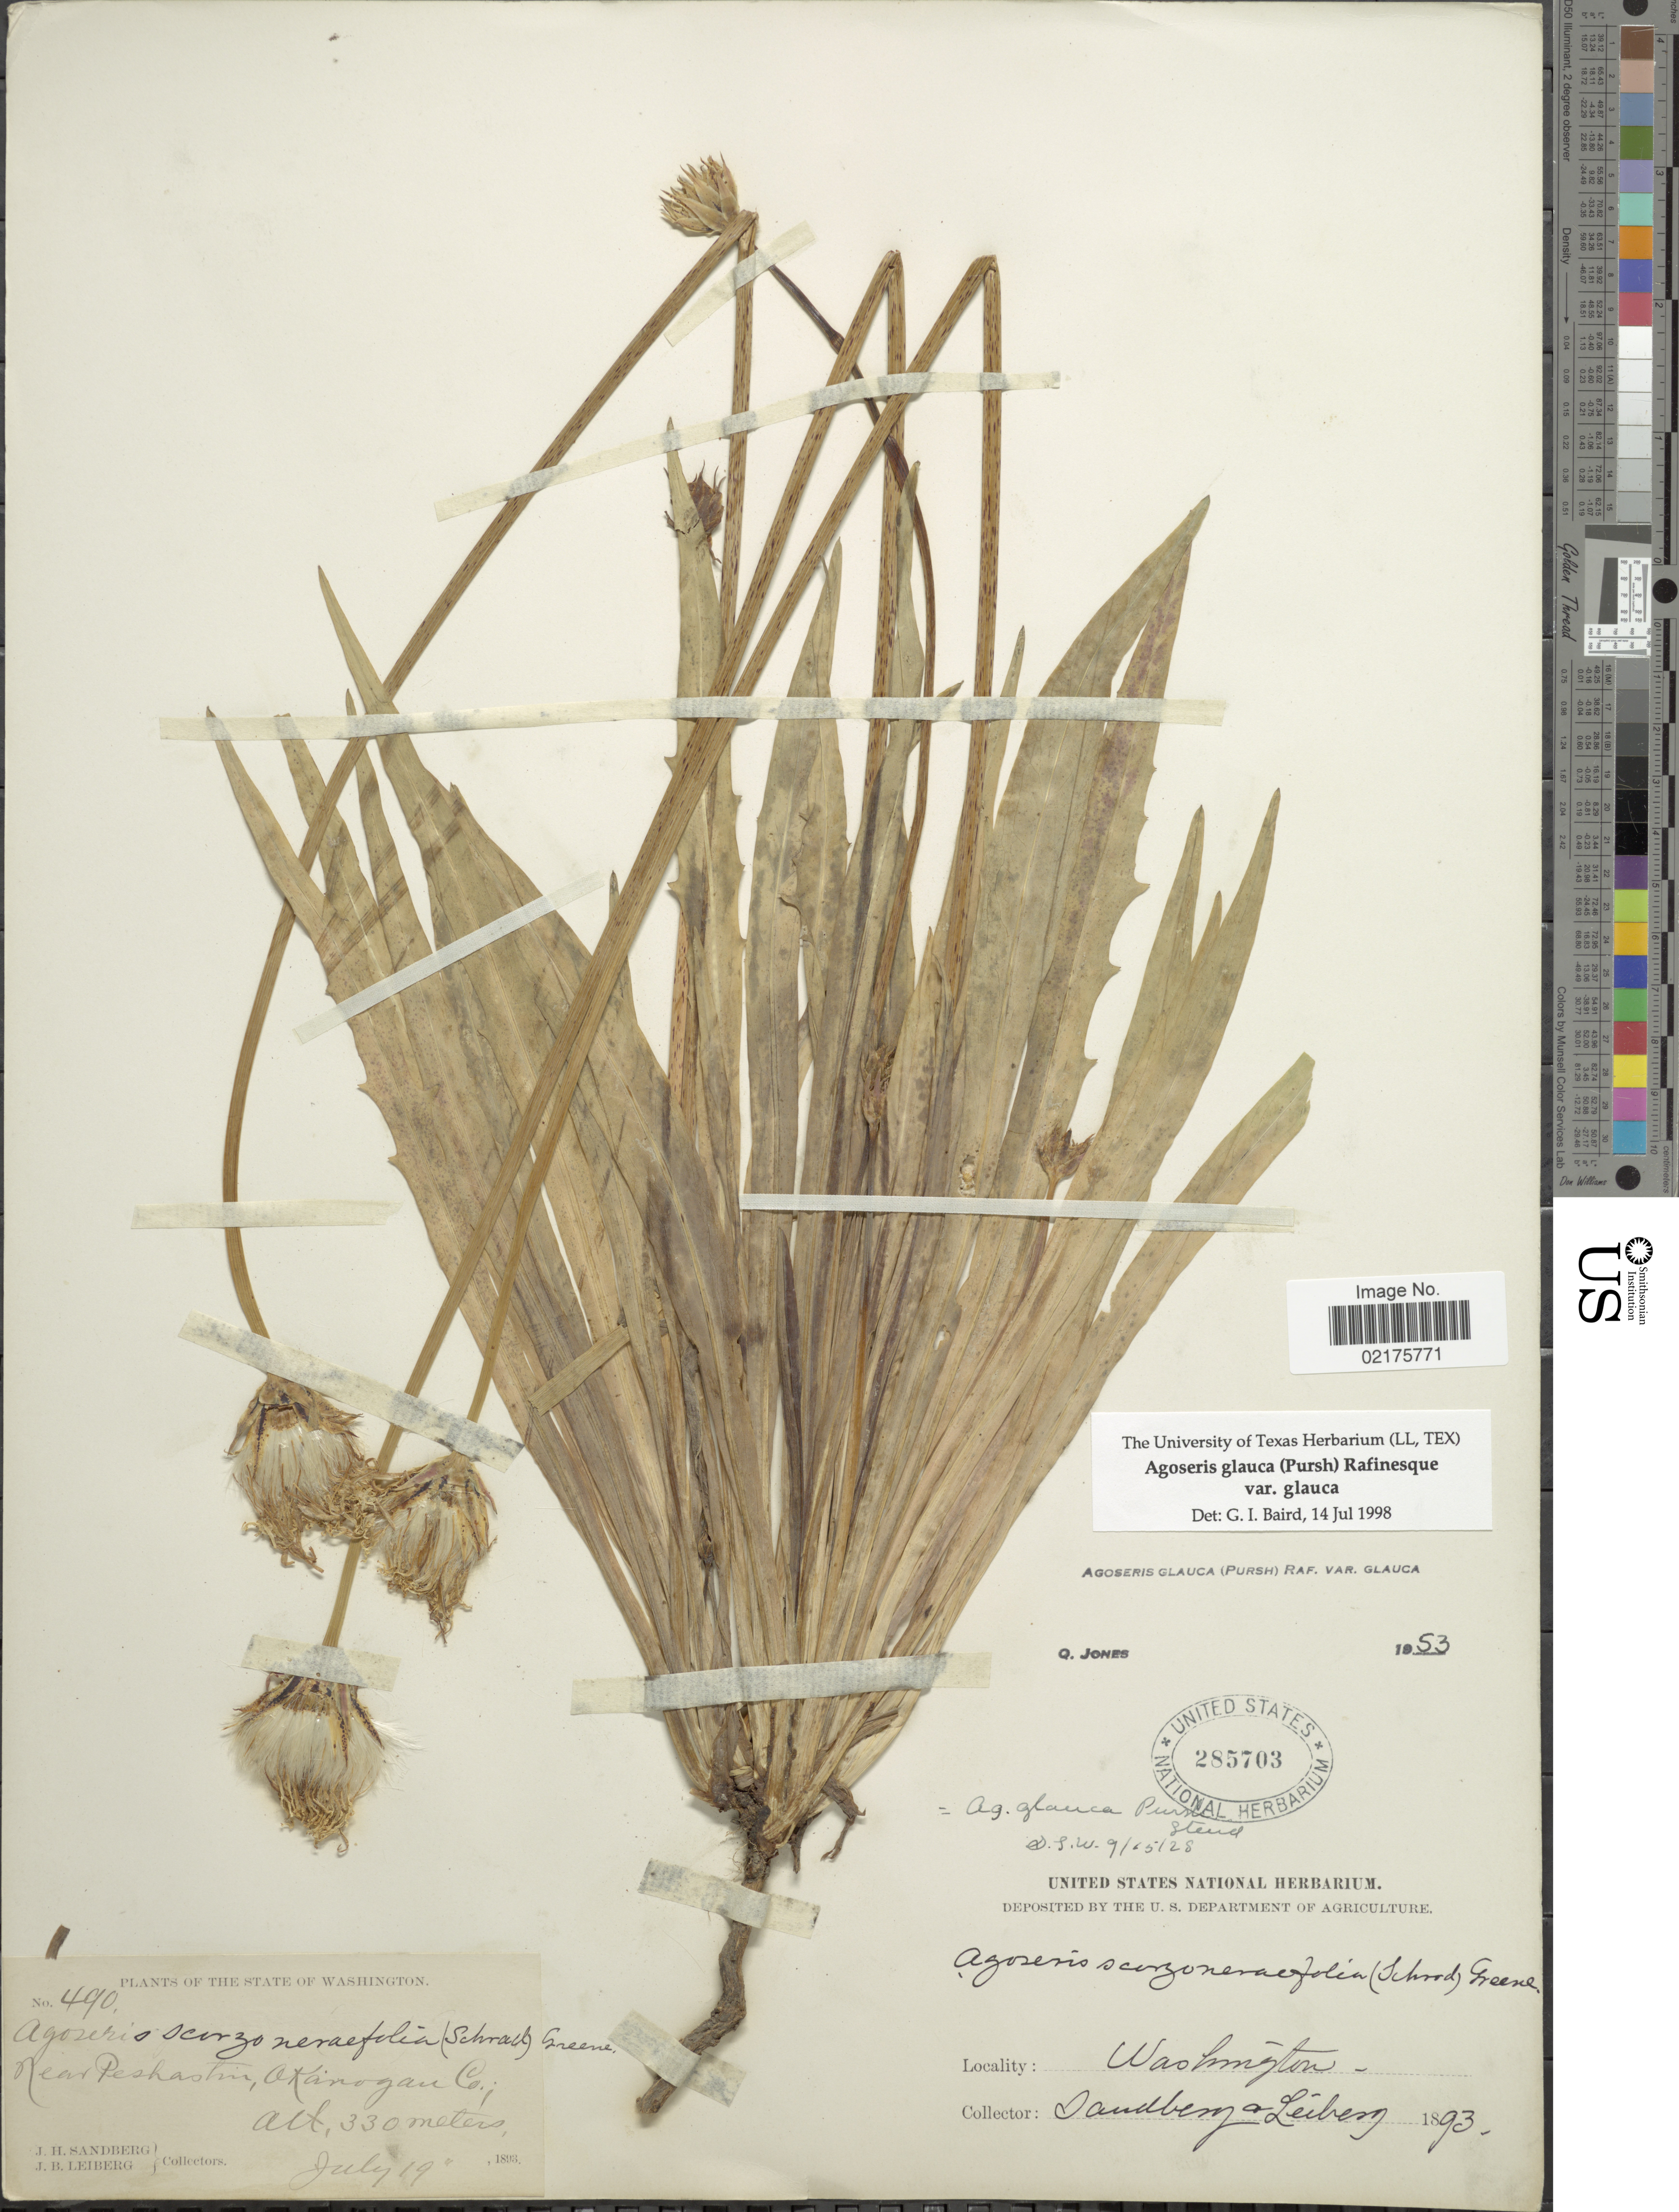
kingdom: Plantae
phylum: Tracheophyta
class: Magnoliopsida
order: Asterales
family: Asteraceae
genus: Agoseris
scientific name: Agoseris glauca var. glauca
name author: (Pursh) Raf.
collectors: J. H. Sandberg & J. B. Leiberg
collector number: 490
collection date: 1898-07-19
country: United States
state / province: Washington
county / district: Okanogan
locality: Near Peshastin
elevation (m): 330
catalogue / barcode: US 285703